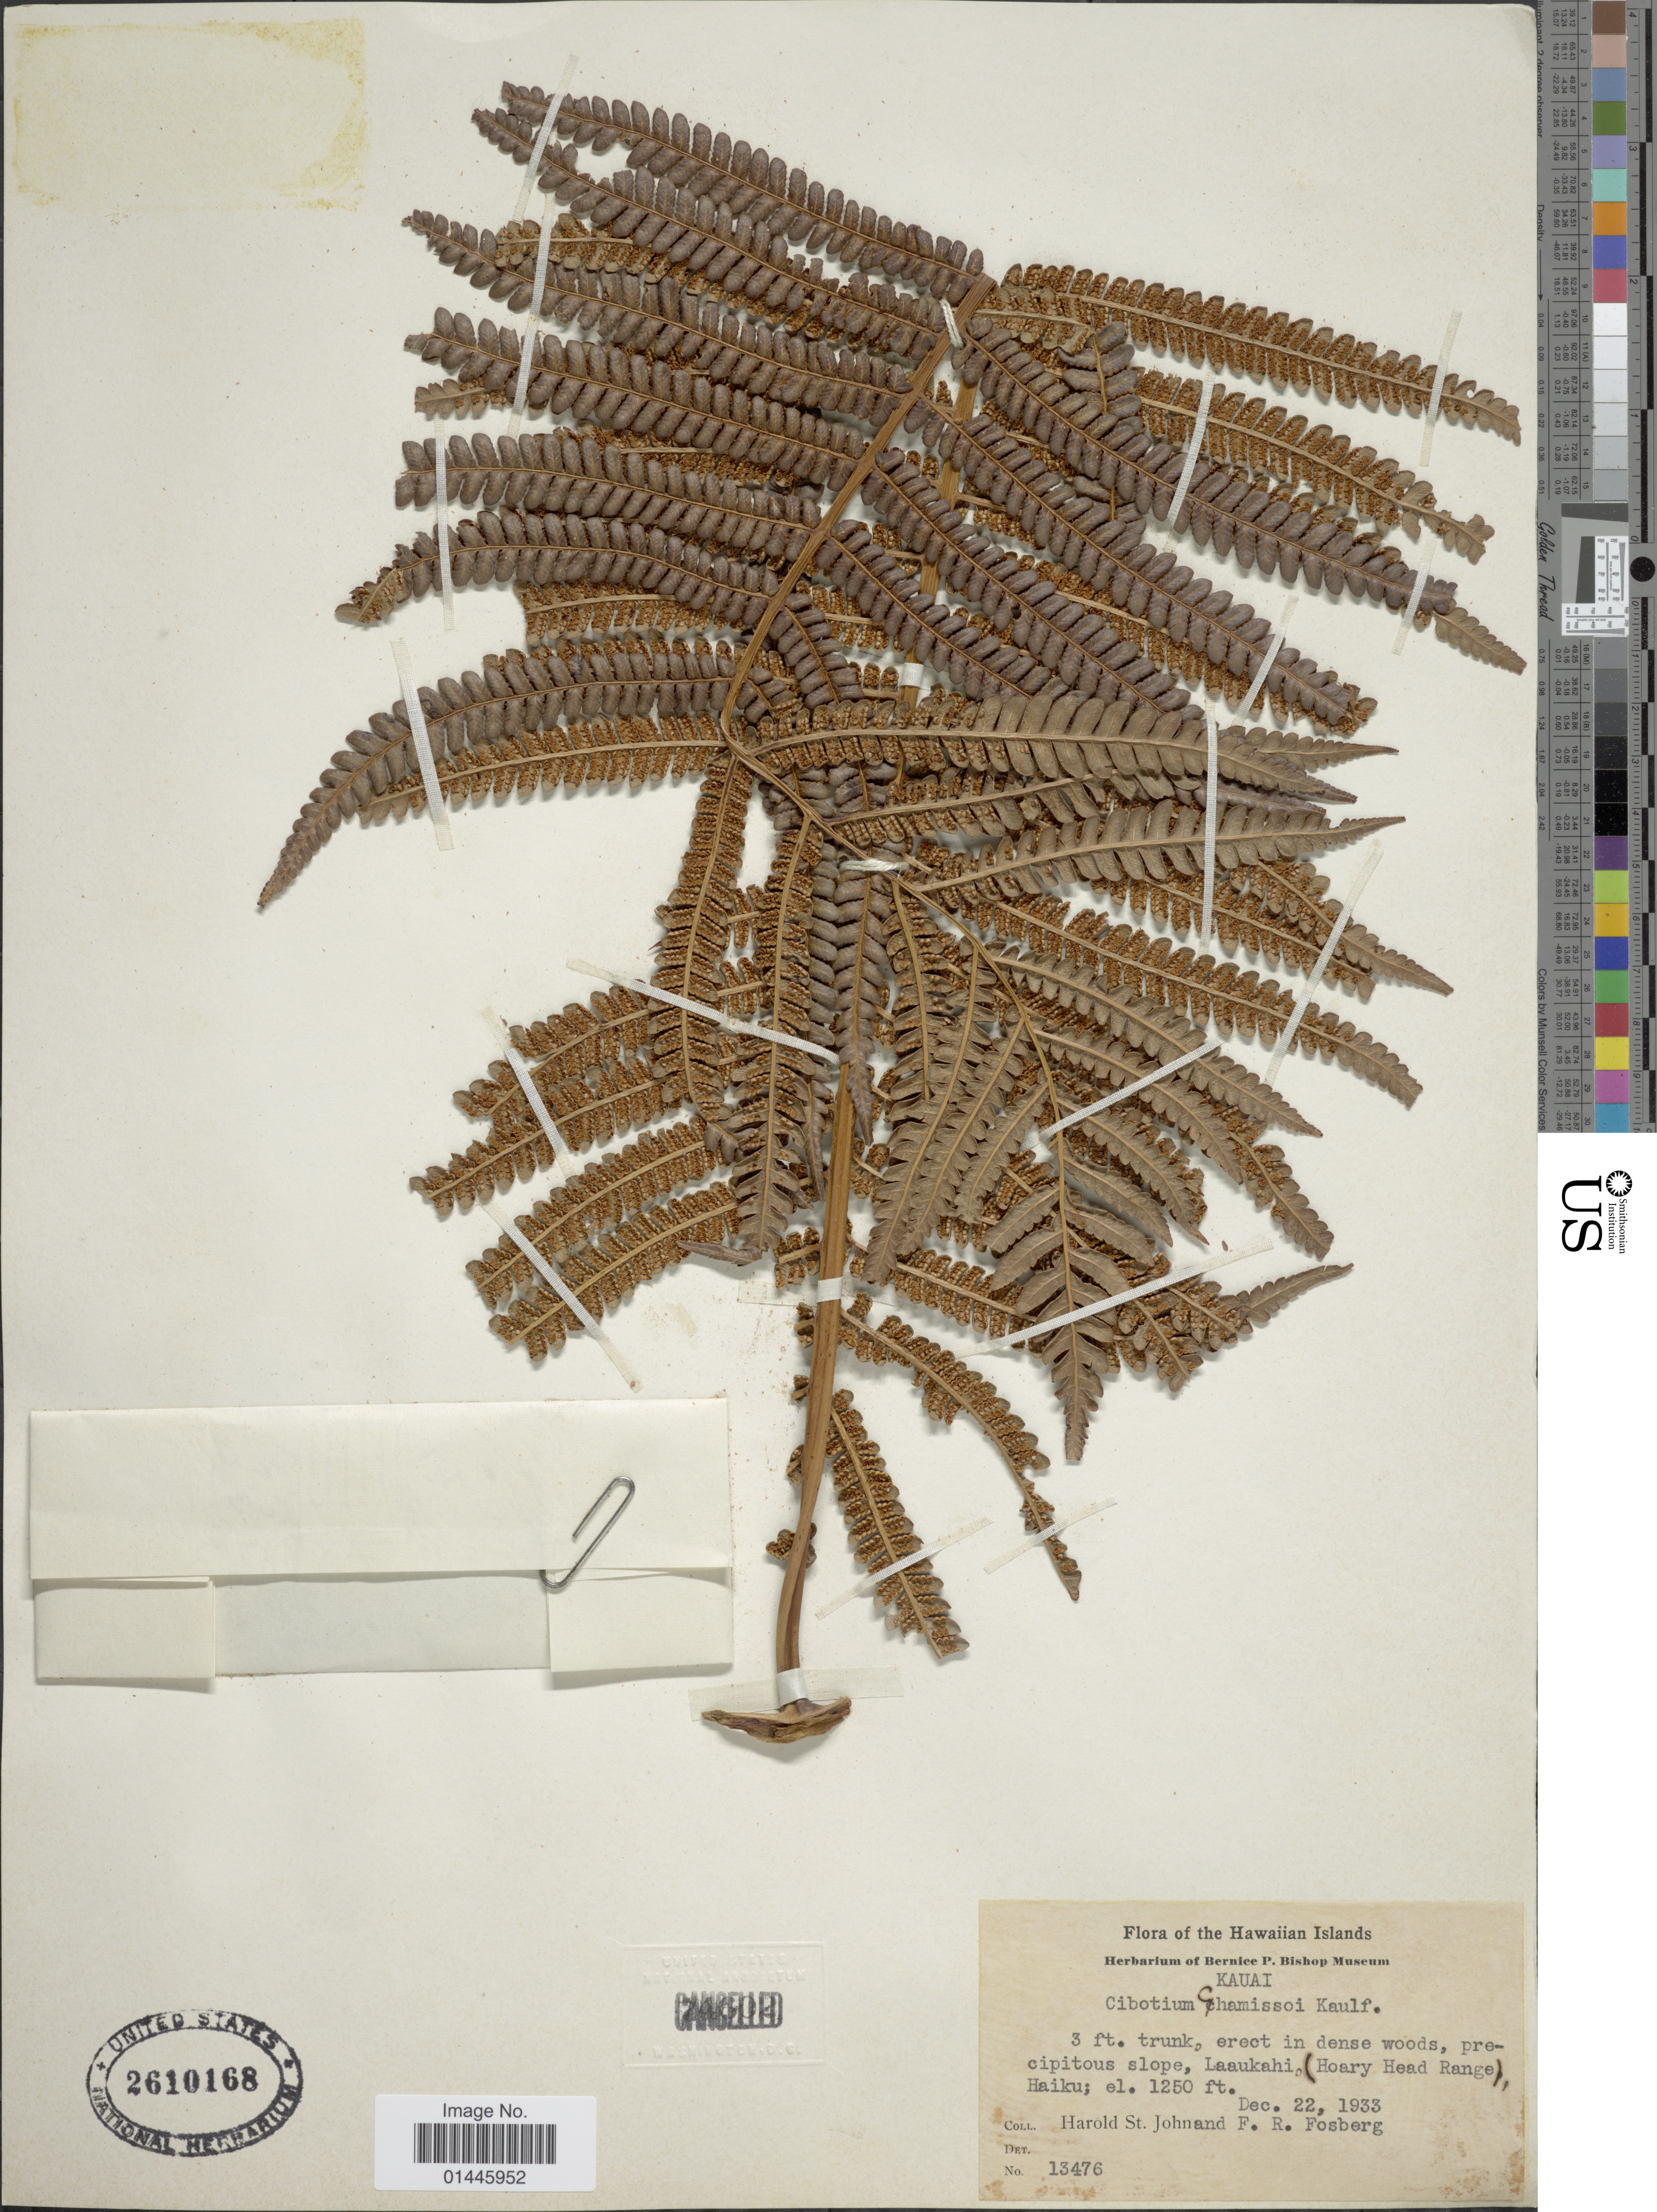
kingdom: Plantae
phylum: Tracheophyta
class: Polypodiopsida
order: Cyatheales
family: Cibotiaceae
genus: Cibotium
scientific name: Cibotium glaucum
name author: (Sm.) Hook. & Arn.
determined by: Thomas, M. K., (BISH), Bernice P. Bishop Museum (UNITED STATES)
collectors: H. St. John & F. R. Fosberg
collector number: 13476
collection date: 1933-12-22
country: United States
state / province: Hawaii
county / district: Kauai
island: Kaua'i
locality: Kauai [unsure placement], slope, Laaukahi (Hoary Head Range), Haiku.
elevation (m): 381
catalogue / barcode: US 2610168